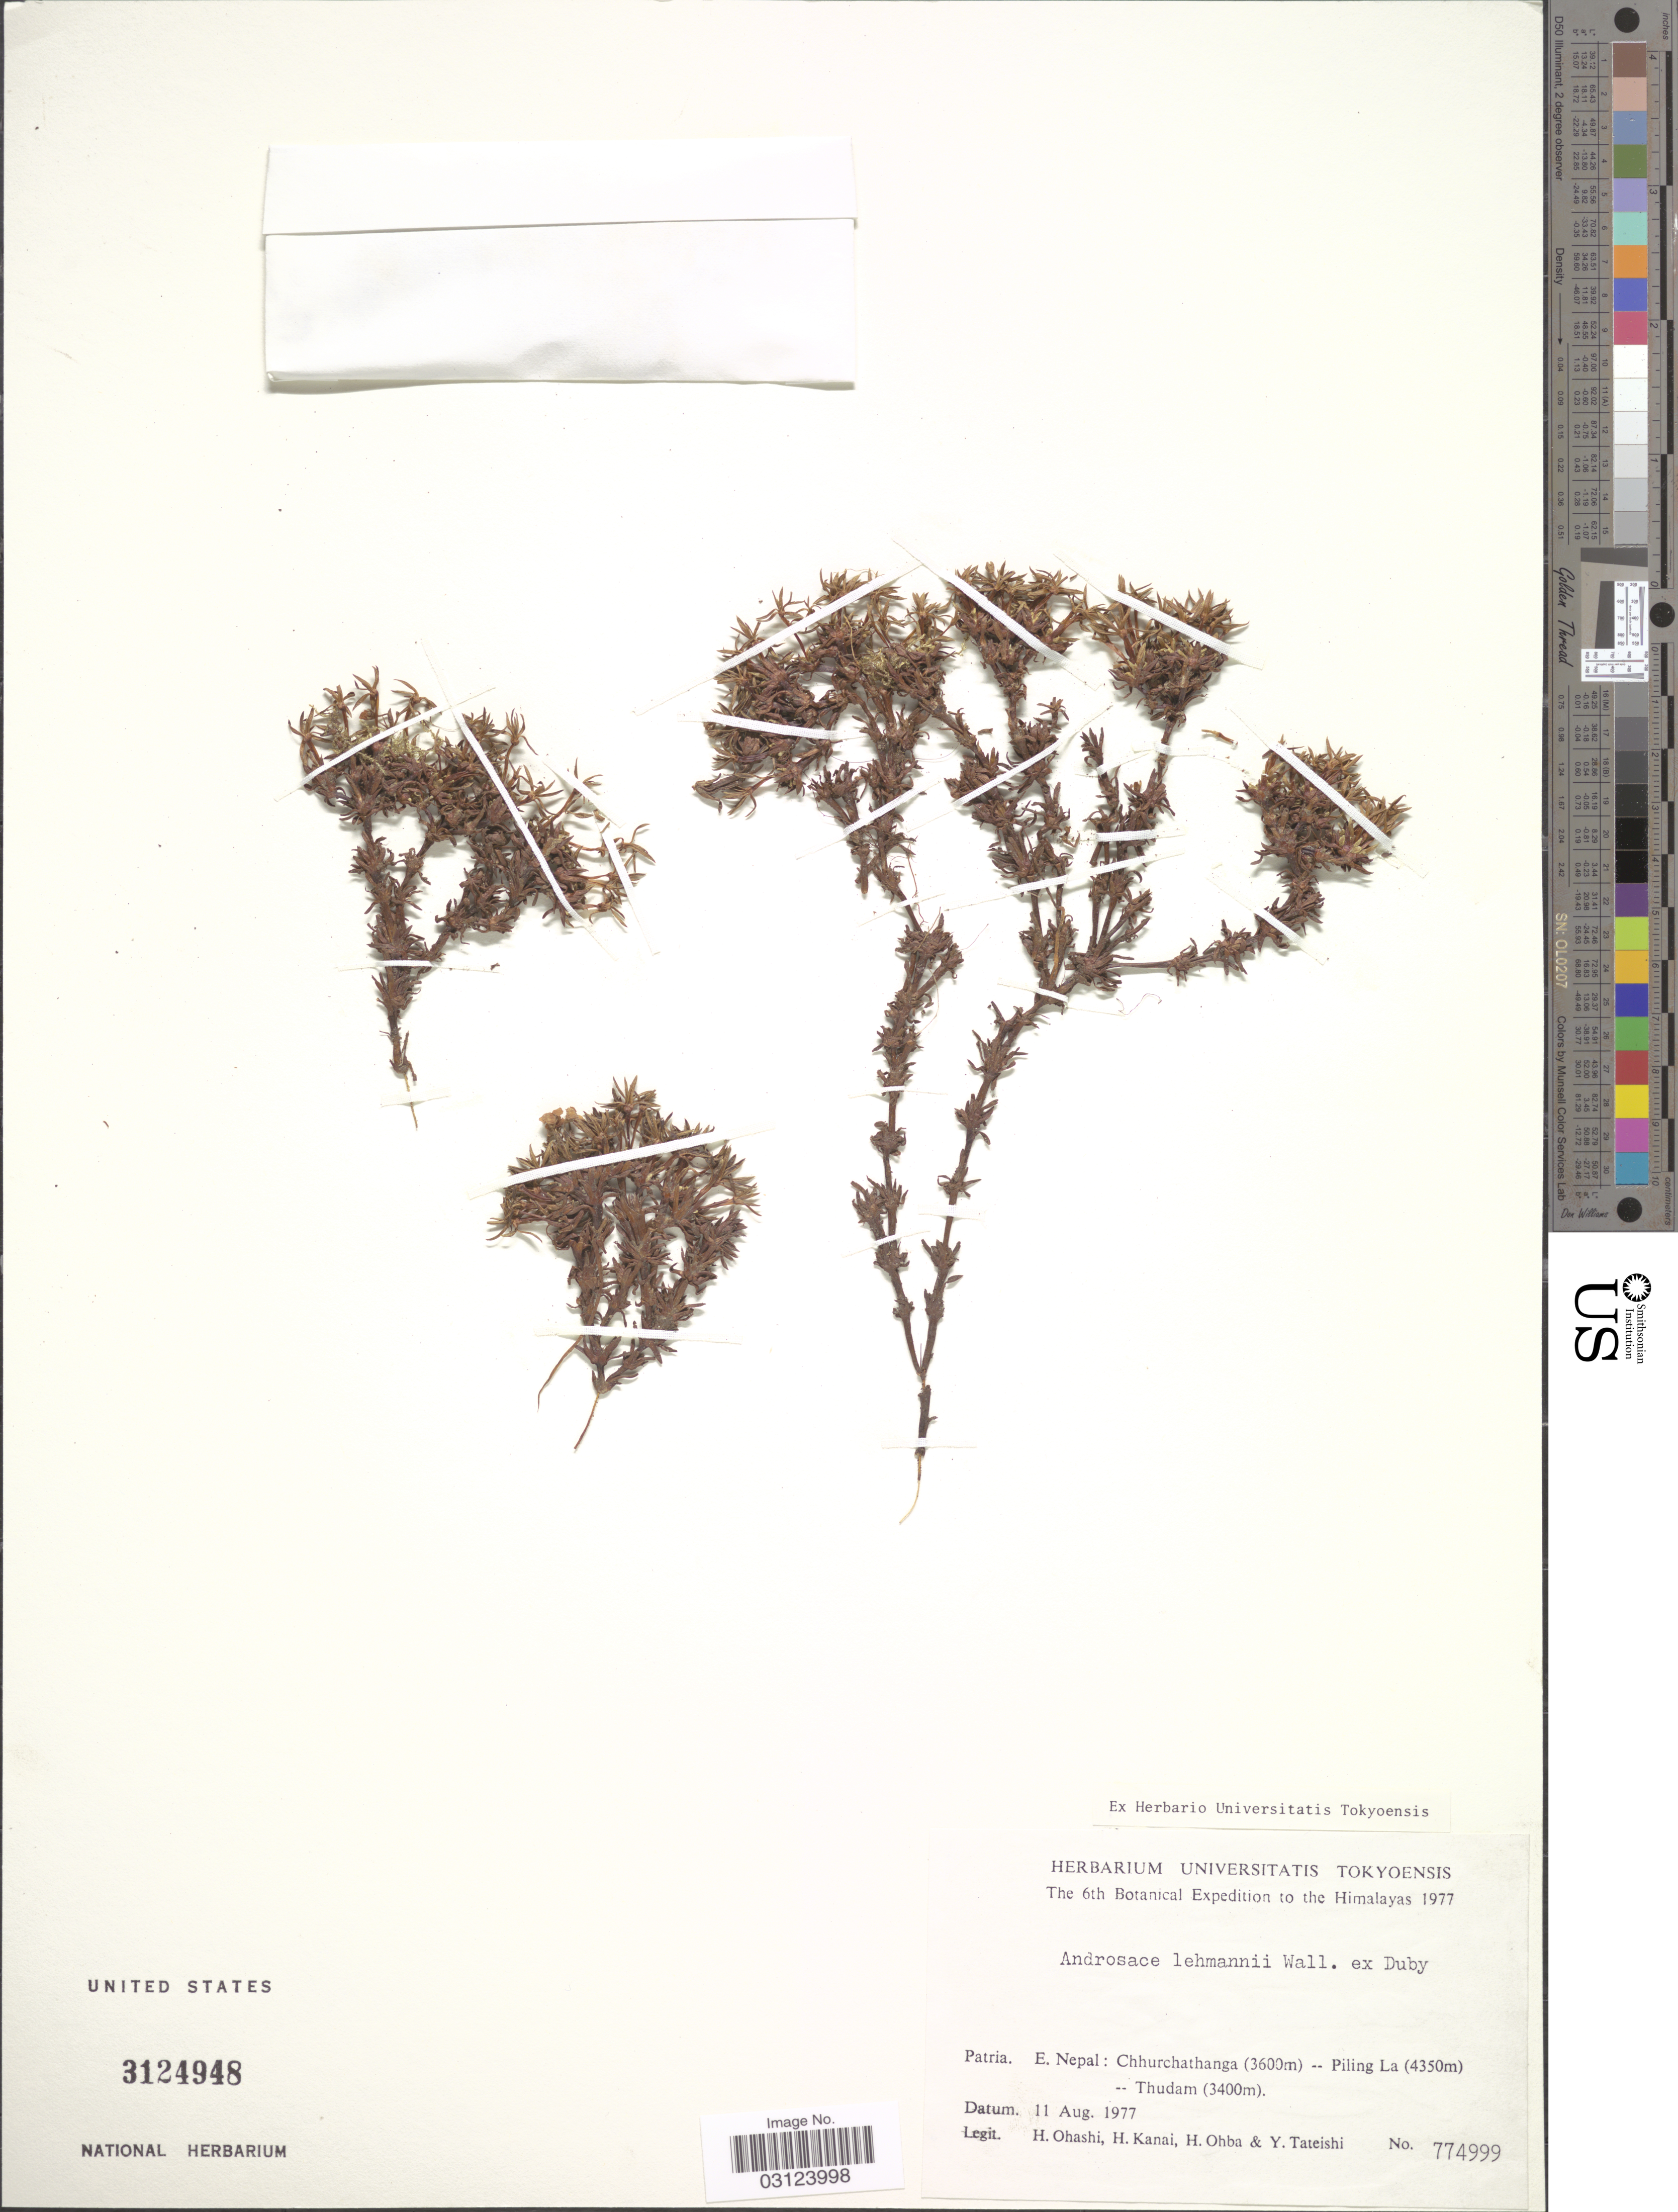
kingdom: Plantae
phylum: Tracheophyta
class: Magnoliopsida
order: Ericales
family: Primulaceae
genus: Androsace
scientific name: Androsace lehmannii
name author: Wall. ex Duby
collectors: H. Ohashi, H. Kanai, H. Ohba & Y. Tateishi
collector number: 774999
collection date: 1977-08-11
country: Nepal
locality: E. Nepal: Chhurchathanga, Piling La, Thudam, Himalayas.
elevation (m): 3400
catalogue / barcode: US 3124948